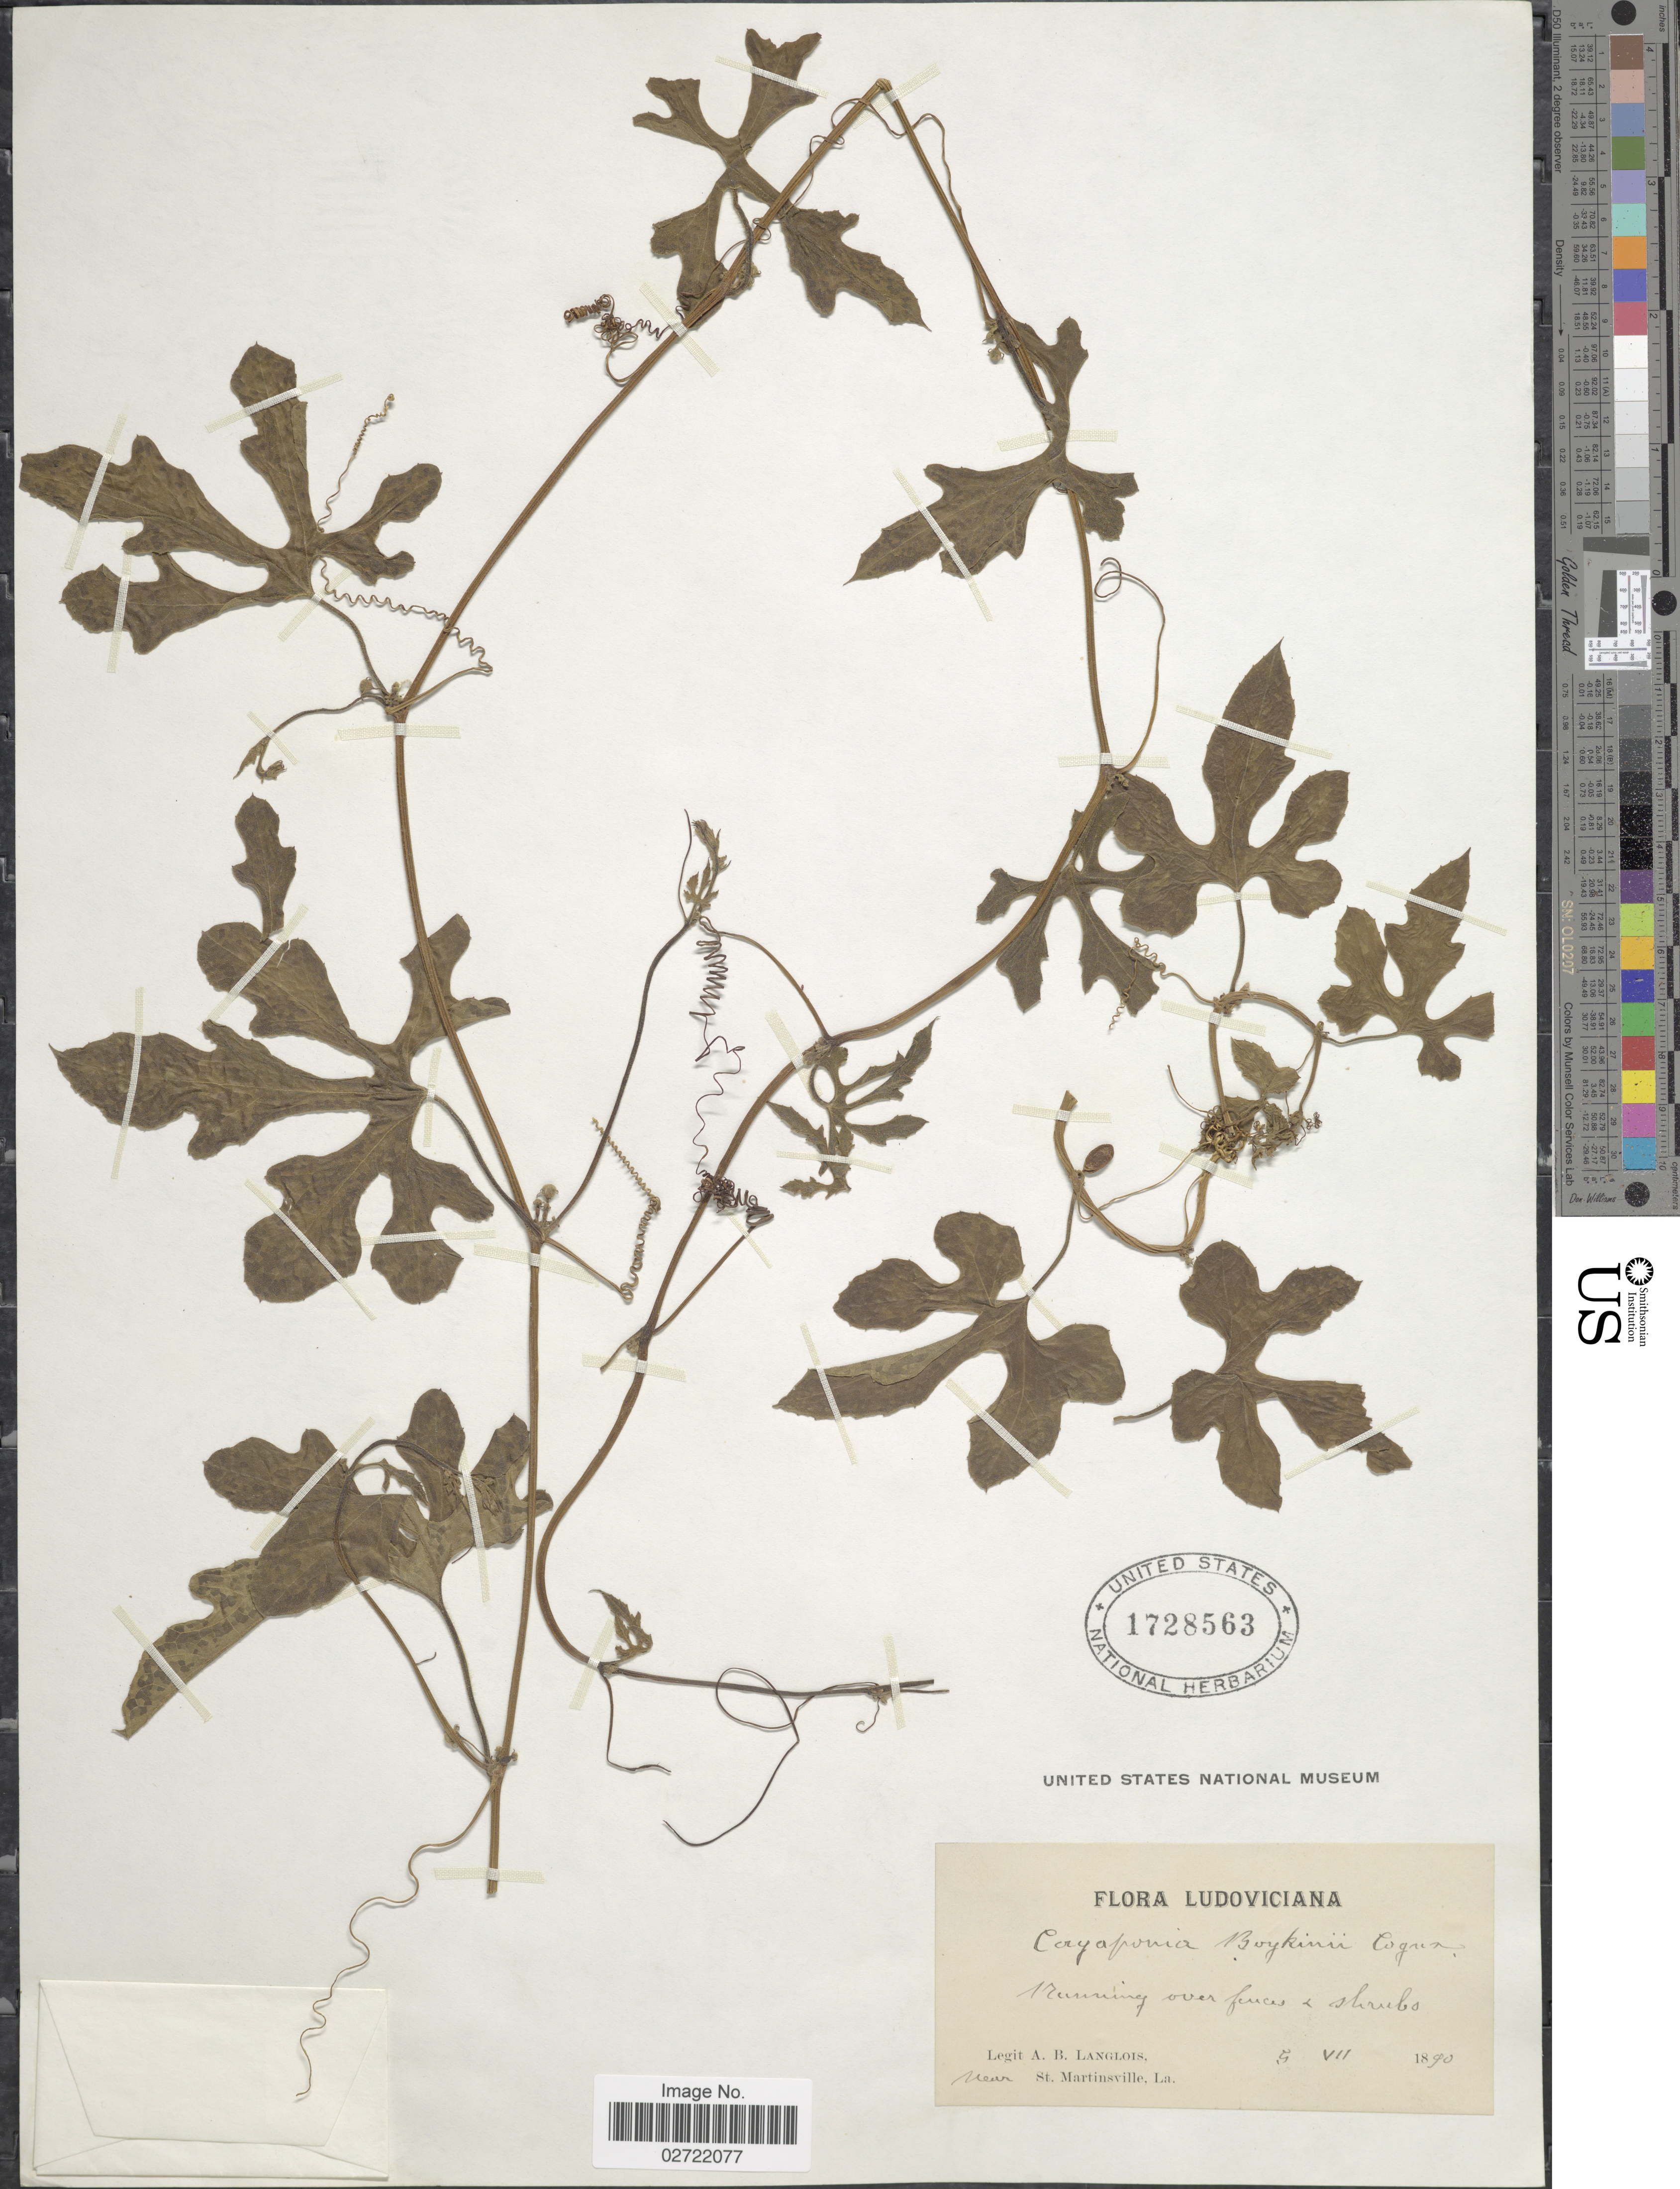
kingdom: Plantae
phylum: Tracheophyta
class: Magnoliopsida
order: Cucurbitales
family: Cucurbitaceae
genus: Cayaponia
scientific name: Cayaponia quinqueloba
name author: (Raf.) Shinners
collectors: A. Langlois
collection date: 1890-07-05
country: United States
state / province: Louisiana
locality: Ludoviciana, near St Martinsville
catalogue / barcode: US 1728563